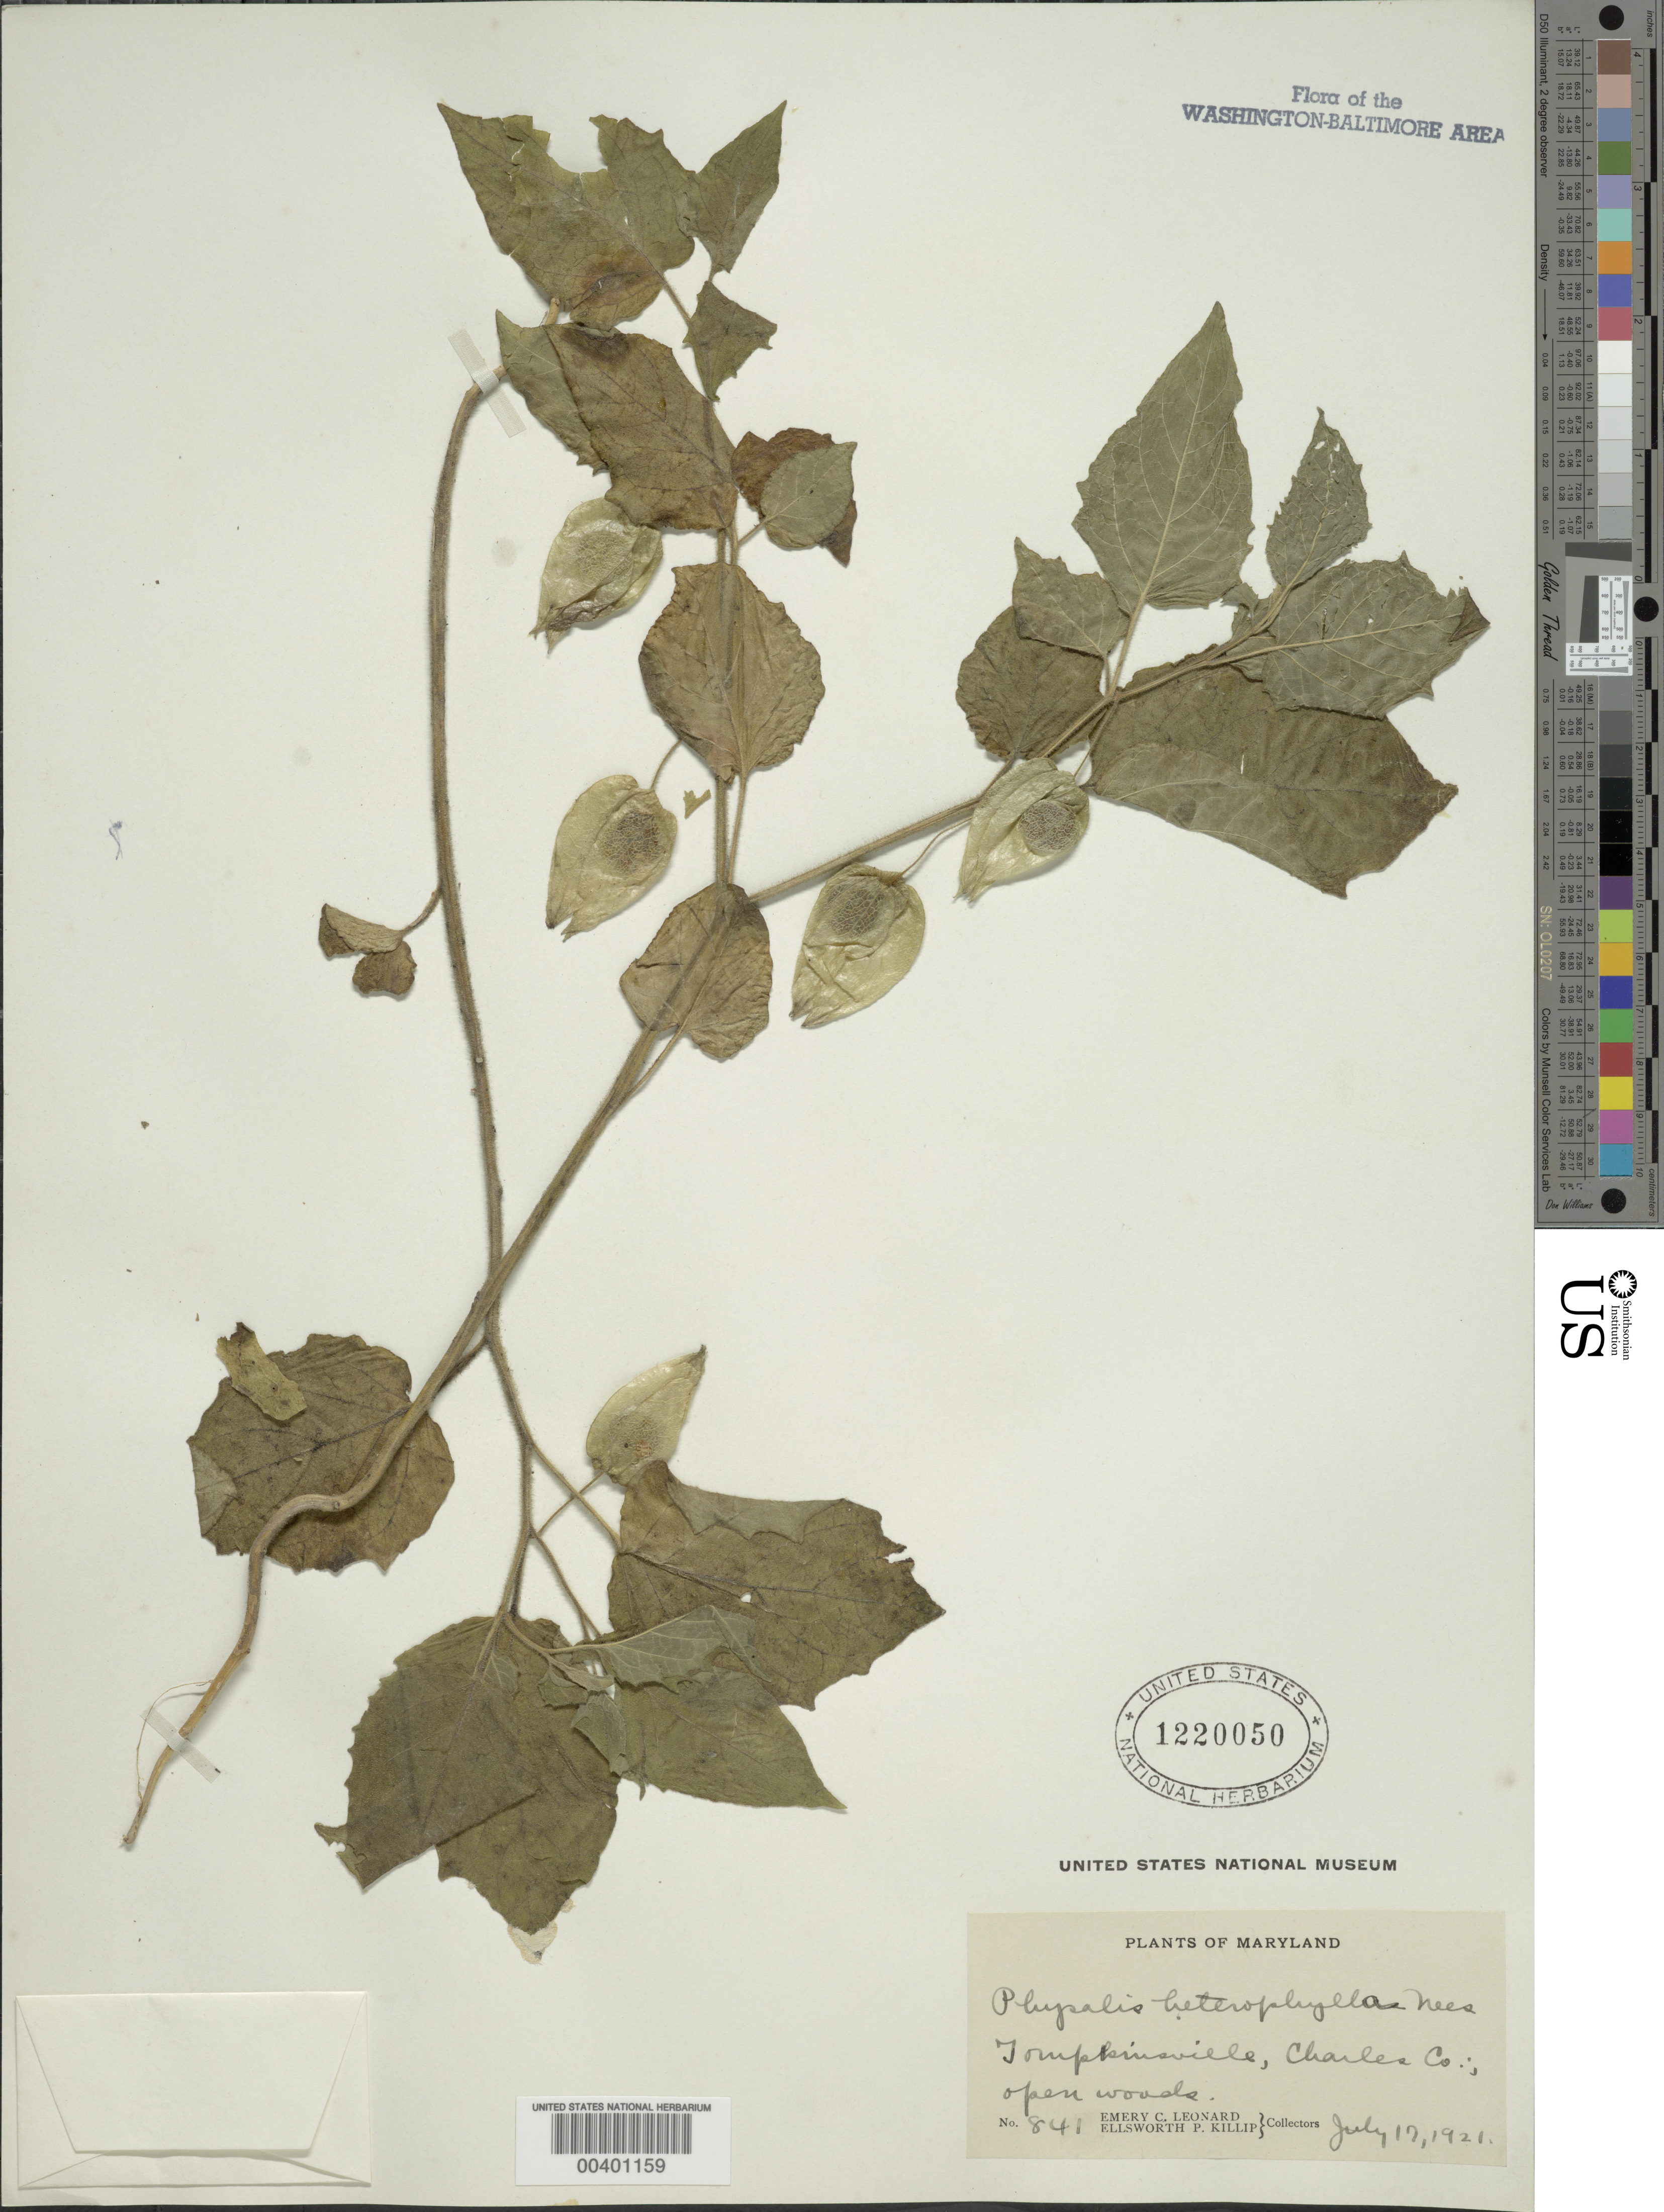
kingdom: Plantae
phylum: Tracheophyta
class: Magnoliopsida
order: Solanales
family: Solanaceae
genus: Physalis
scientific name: Physalis heterophylla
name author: Nees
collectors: E. C. Leonard & E. P. Killip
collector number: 841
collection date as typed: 17 Jul 1921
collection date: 1921-07-17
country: United States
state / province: Maryland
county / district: Charles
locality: Tompkinsville, open woods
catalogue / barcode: US 1220050